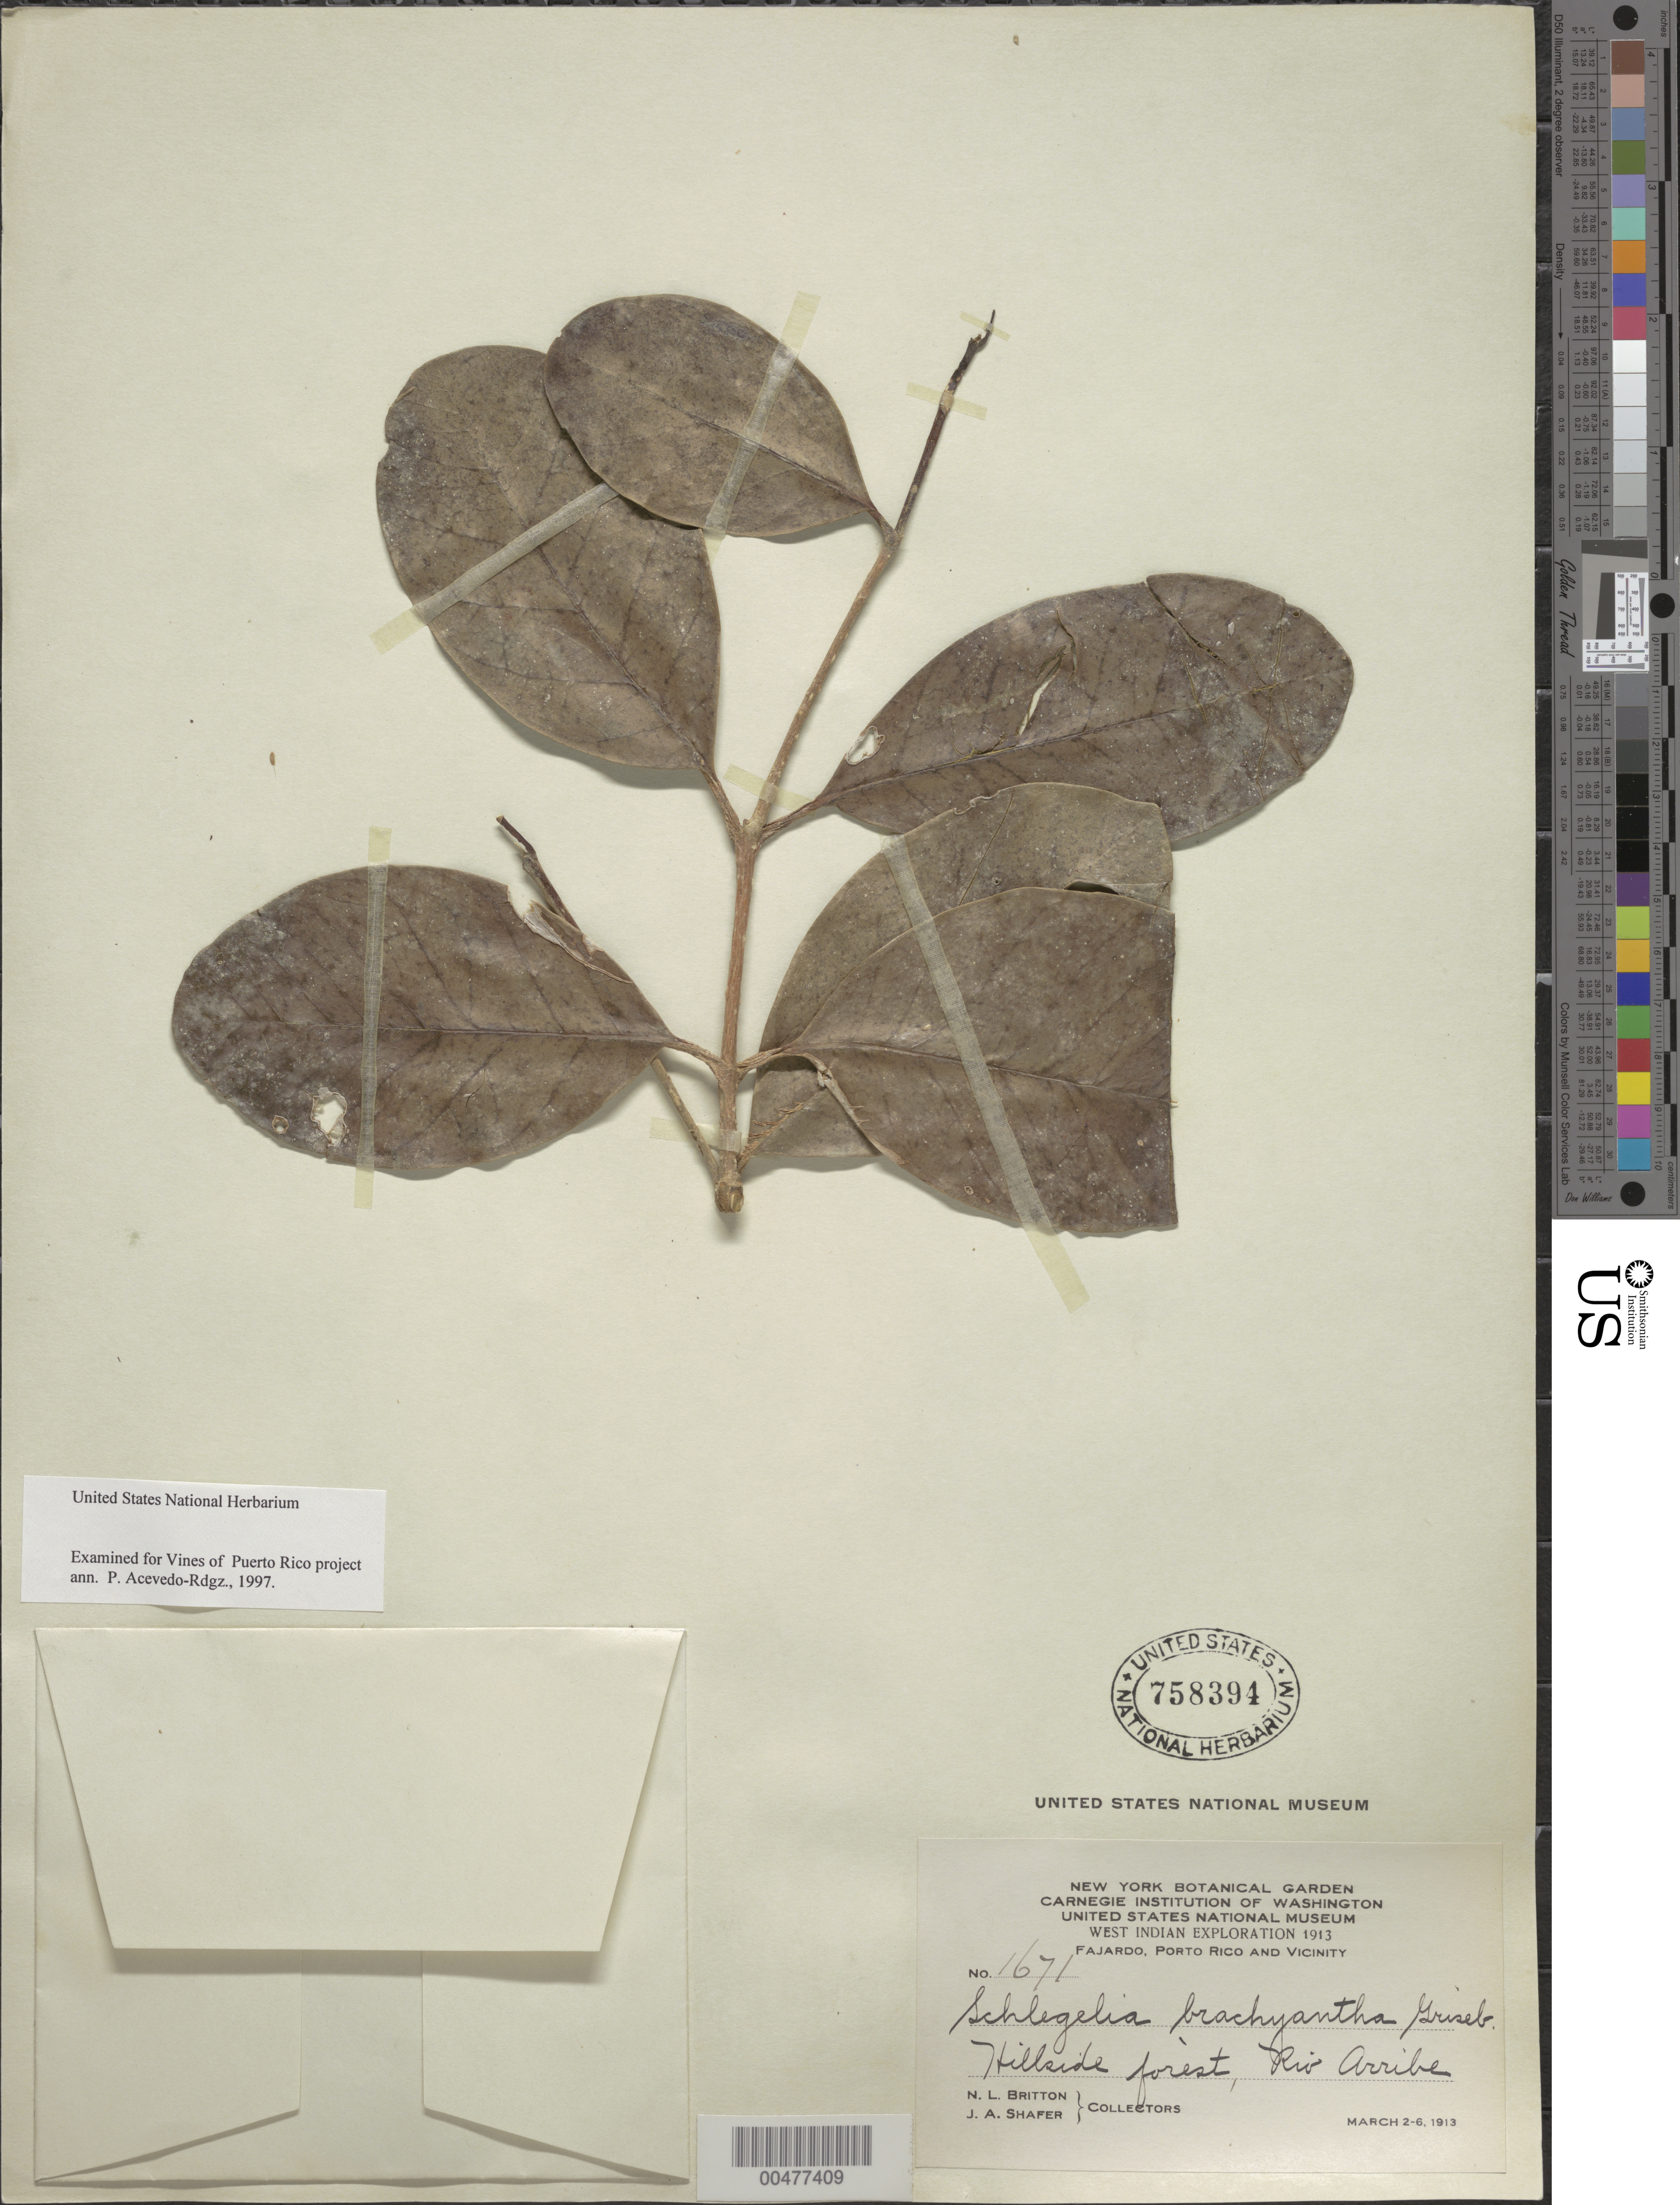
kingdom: Plantae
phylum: Tracheophyta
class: Magnoliopsida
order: Lamiales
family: Schlegeliaceae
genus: Schlegelia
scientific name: Schlegelia brachyantha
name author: Griseb.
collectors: N. Britton & J. A. Shafer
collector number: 1671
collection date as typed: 02 Mar 1913 to 06 Mar 1913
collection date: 1913-03-02/1913-03-06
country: Puerto Rico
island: Greater Antilles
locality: Riv. Arriba. Hillside forest.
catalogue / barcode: US 758394